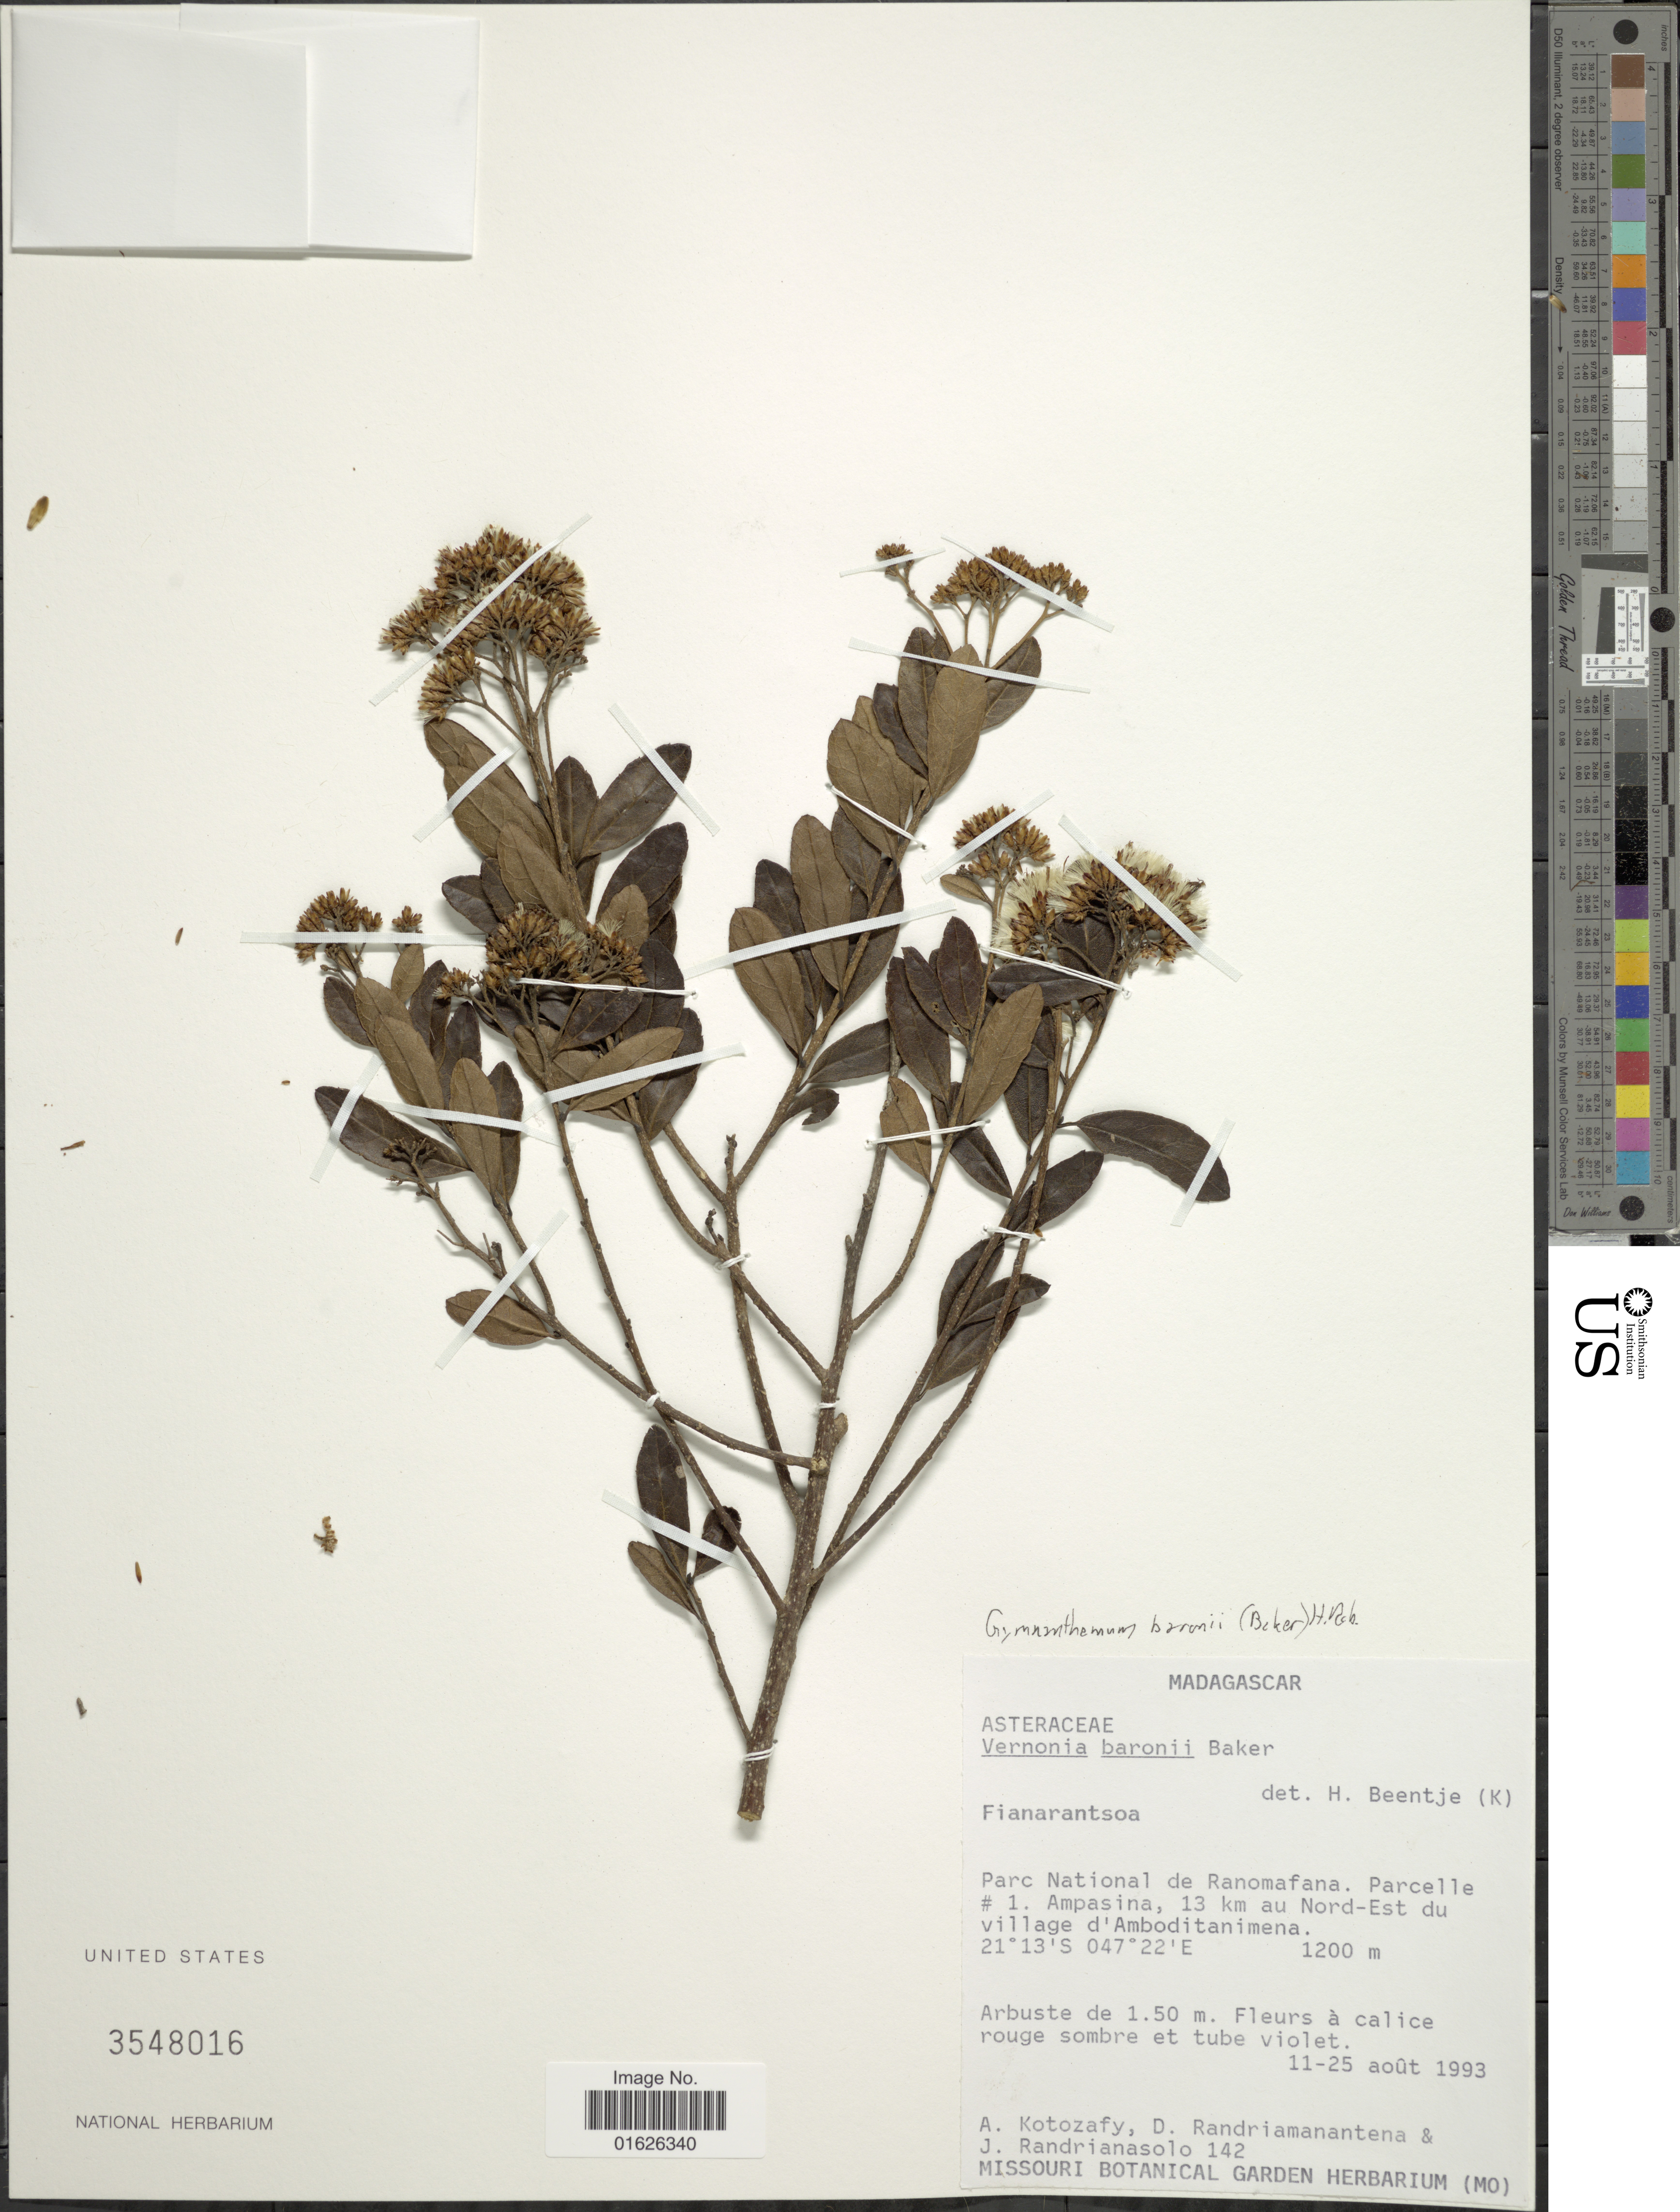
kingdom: Plantae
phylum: Tracheophyta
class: Magnoliopsida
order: Asterales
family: Asteraceae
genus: Gymnanthemum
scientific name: Gymnanthemum baronii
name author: (Baker) H. Rob.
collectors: A. Kotozafy, D. Randriamanantena & J. Randrianasolo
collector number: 142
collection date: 1993-08-11/1993-08-25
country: Madagascar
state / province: Haute Matsiatra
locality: Parc National de Ranomafana, Parcelle 3 1 Ampasina, 13 km au Nord - Est du village d'Amboditaninema.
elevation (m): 1200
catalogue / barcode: US 3548016